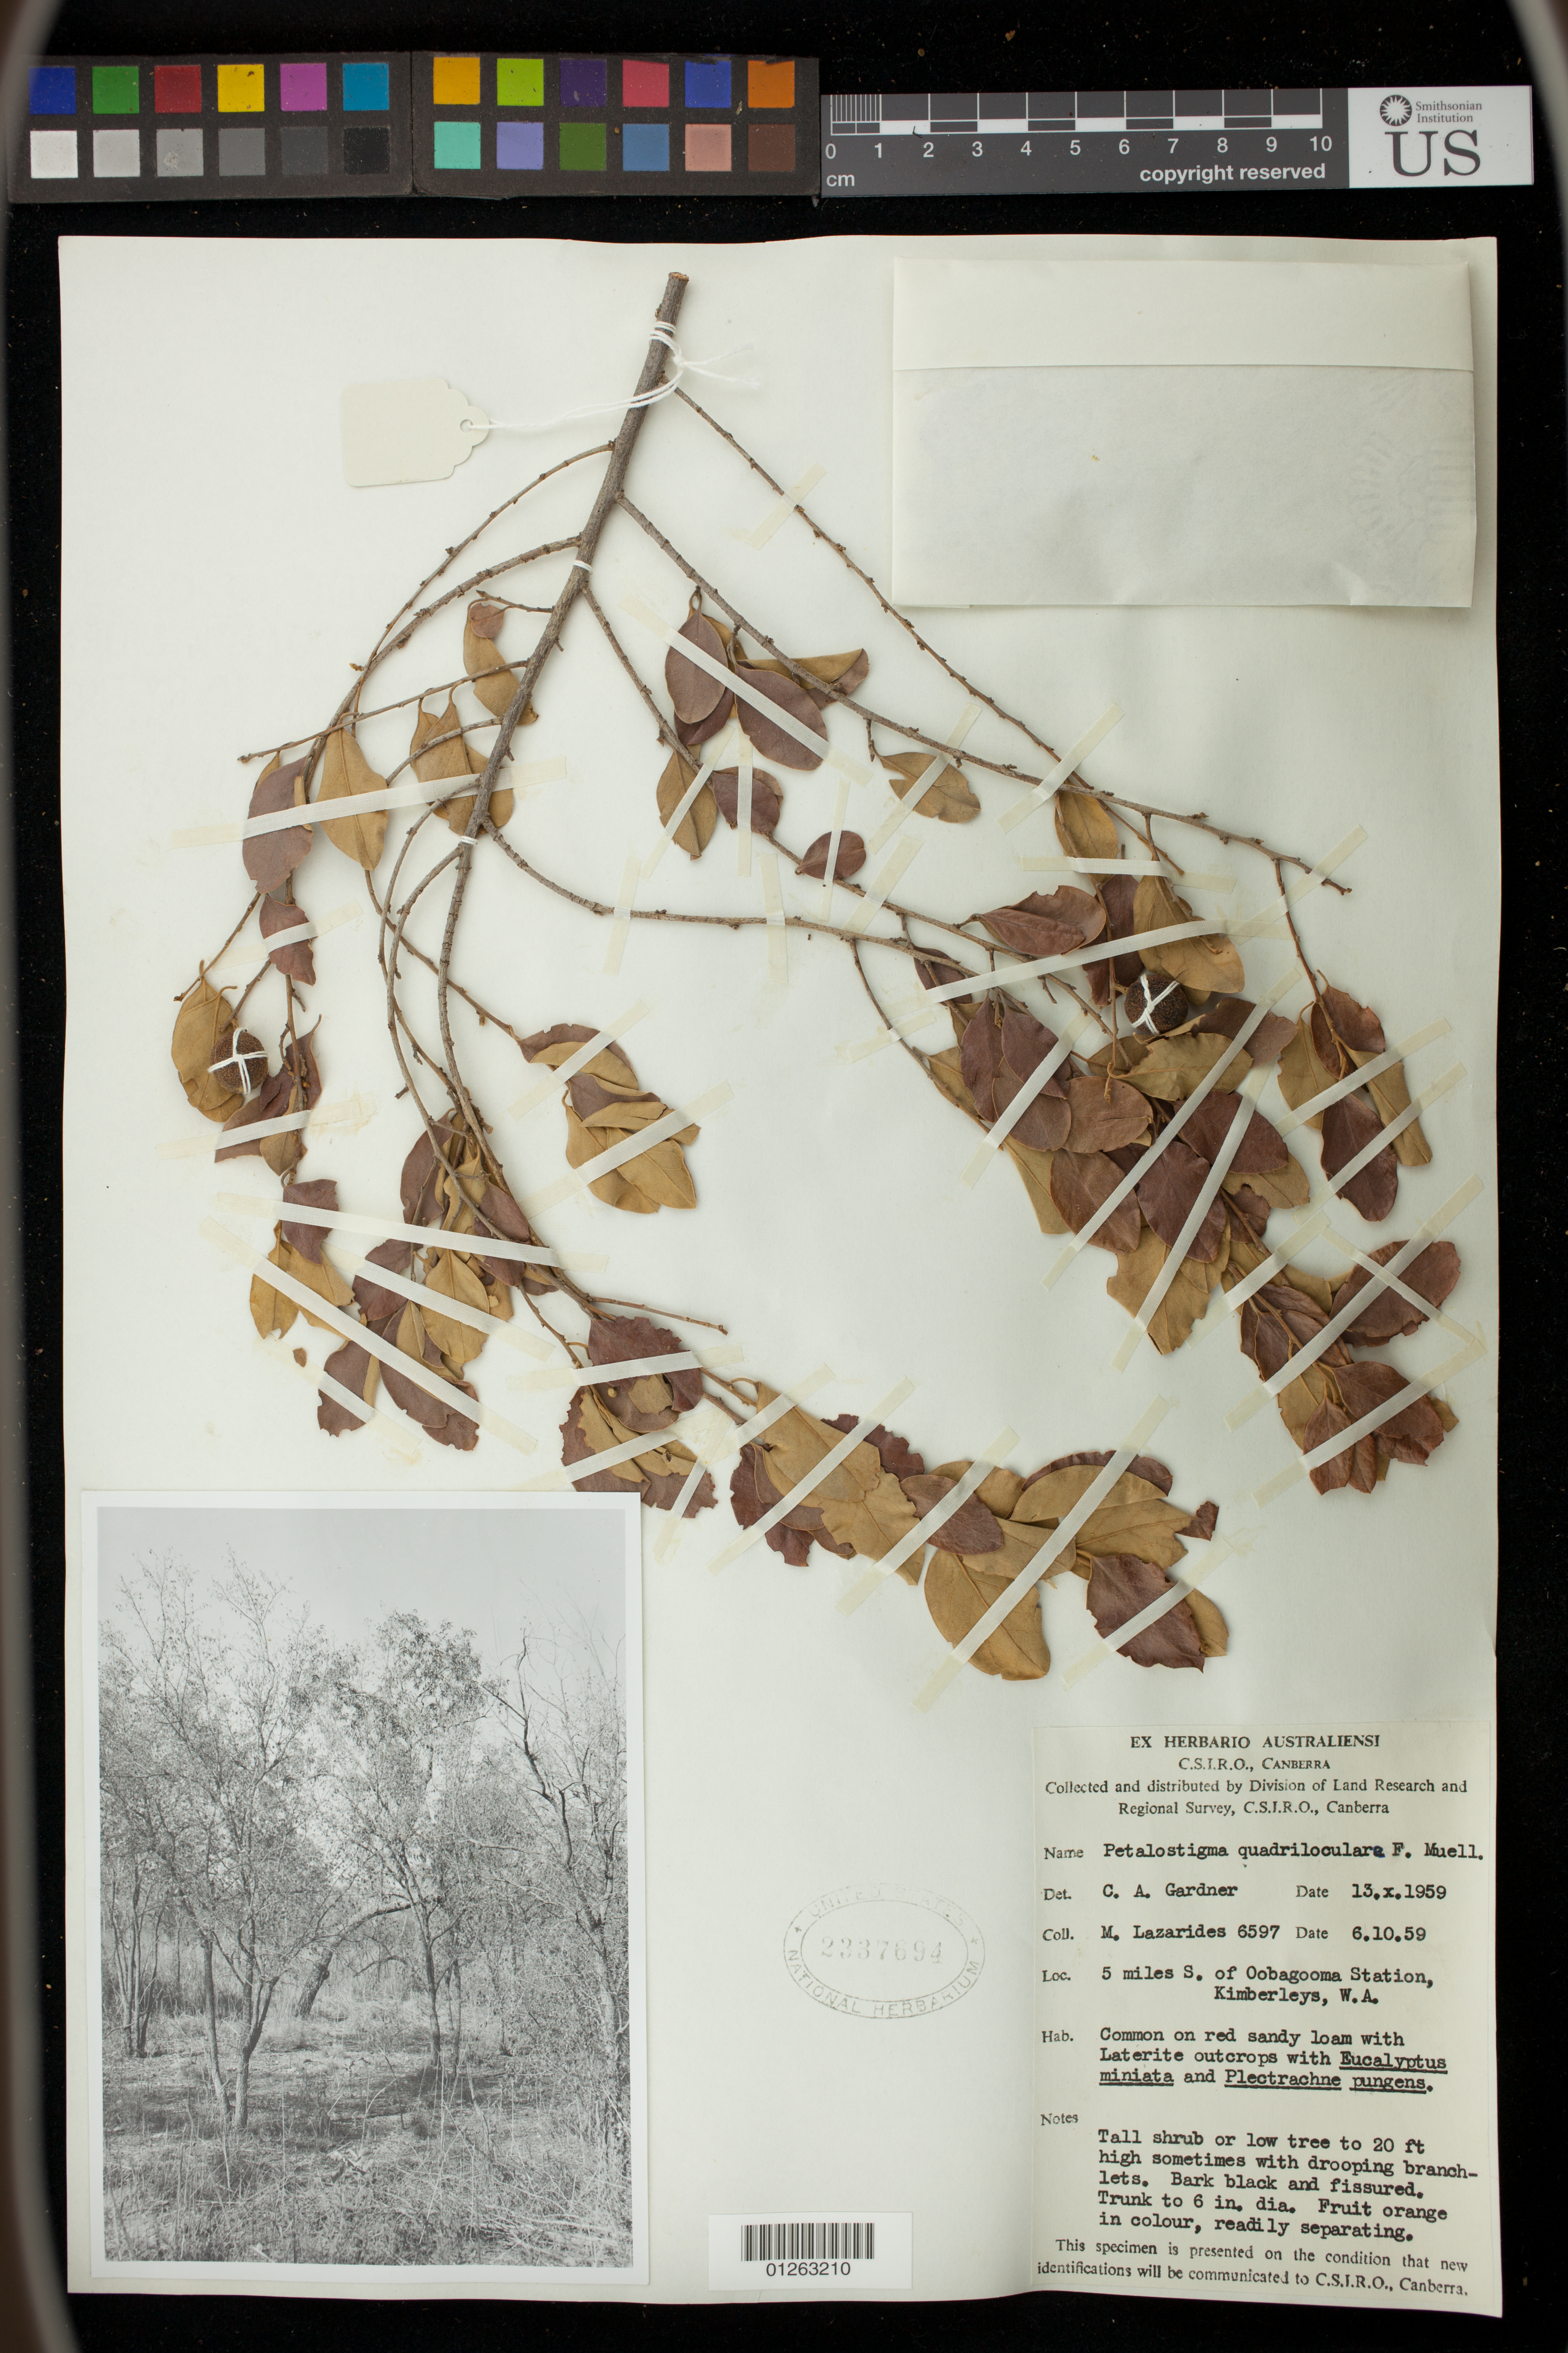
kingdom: Plantae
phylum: Tracheophyta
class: Magnoliopsida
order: Malpighiales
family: Picrodendraceae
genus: Petalostigma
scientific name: Petalostigma quadriloculare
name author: F. Muell.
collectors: M. Lazarides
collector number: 6597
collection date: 1959-06-10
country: Australia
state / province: Western Australia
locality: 5 miles S. of Oobagooma Station, Kimberleys, W.A.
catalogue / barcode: US 2337694